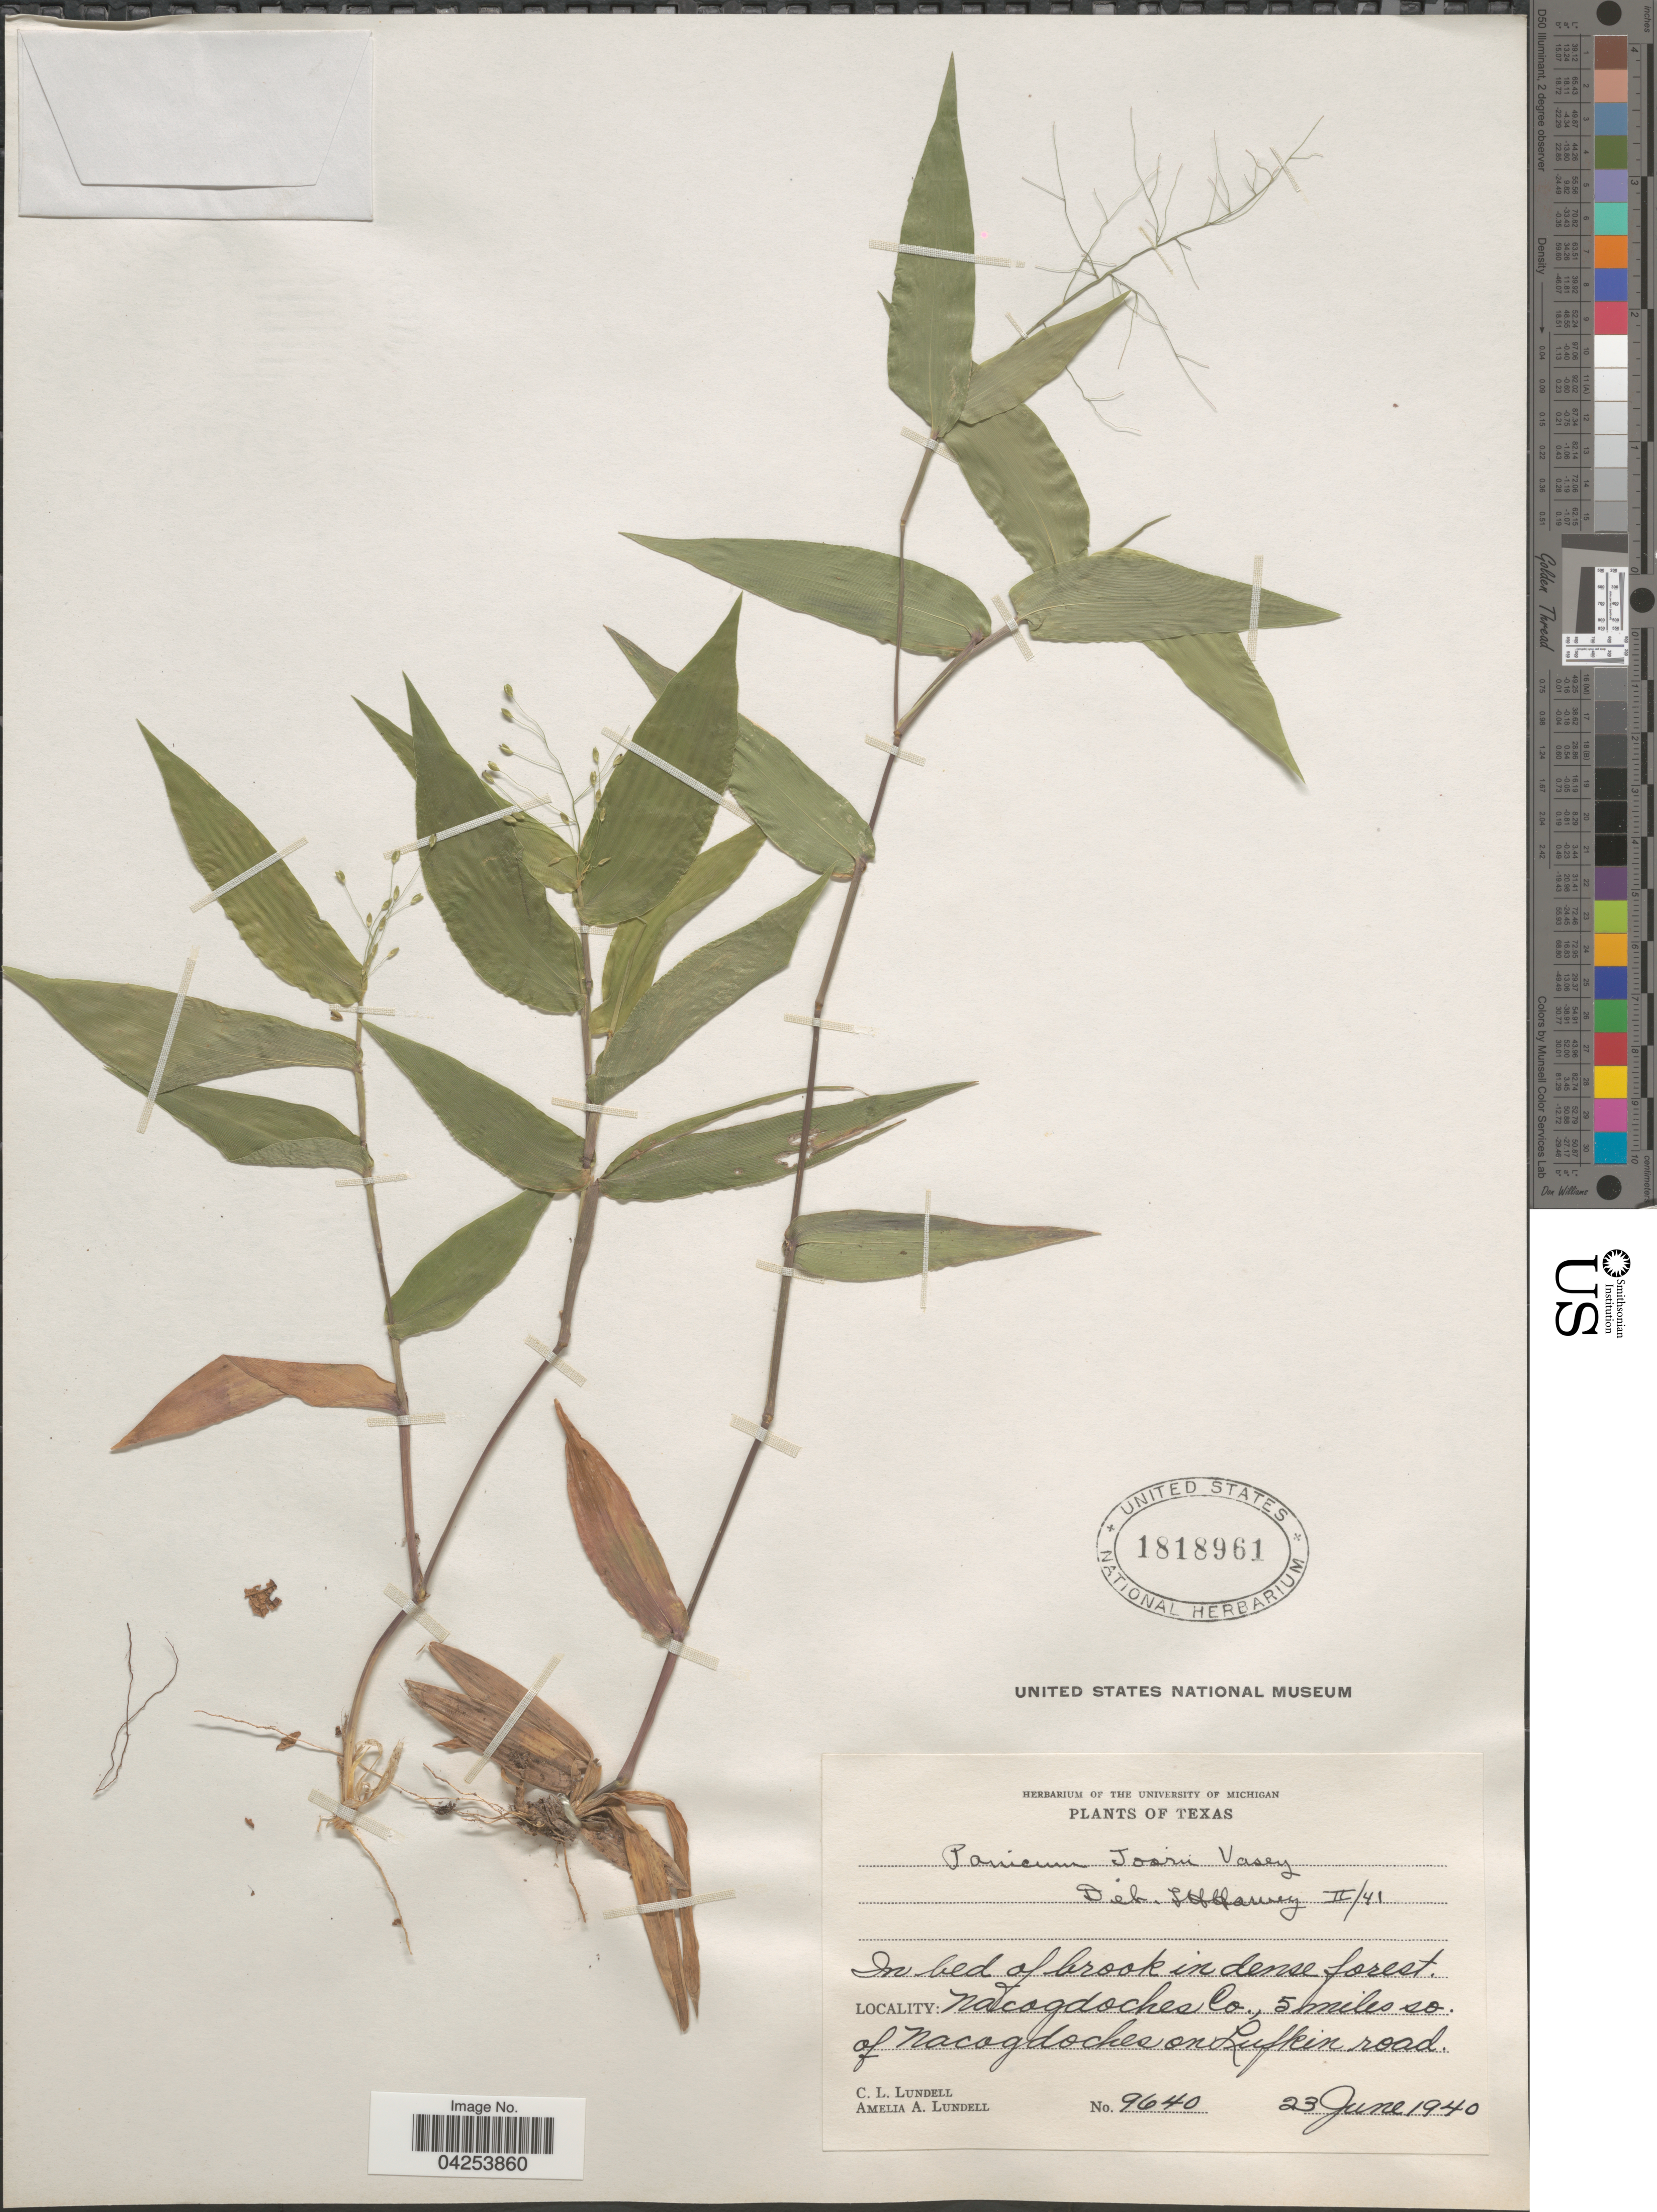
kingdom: Plantae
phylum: Tracheophyta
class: Liliopsida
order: Poales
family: Poaceae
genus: Dichanthelium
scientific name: Dichanthelium commutatum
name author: (Schult.) Gould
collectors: C. L. Lundell & A. A. Lundell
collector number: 9640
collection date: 1940-06-23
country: United States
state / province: Texas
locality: In bed of brook in dense forest. Nacagdoches Co., 5 miles so. of Nacagdoches on Lufkin road.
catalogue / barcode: US 1818961